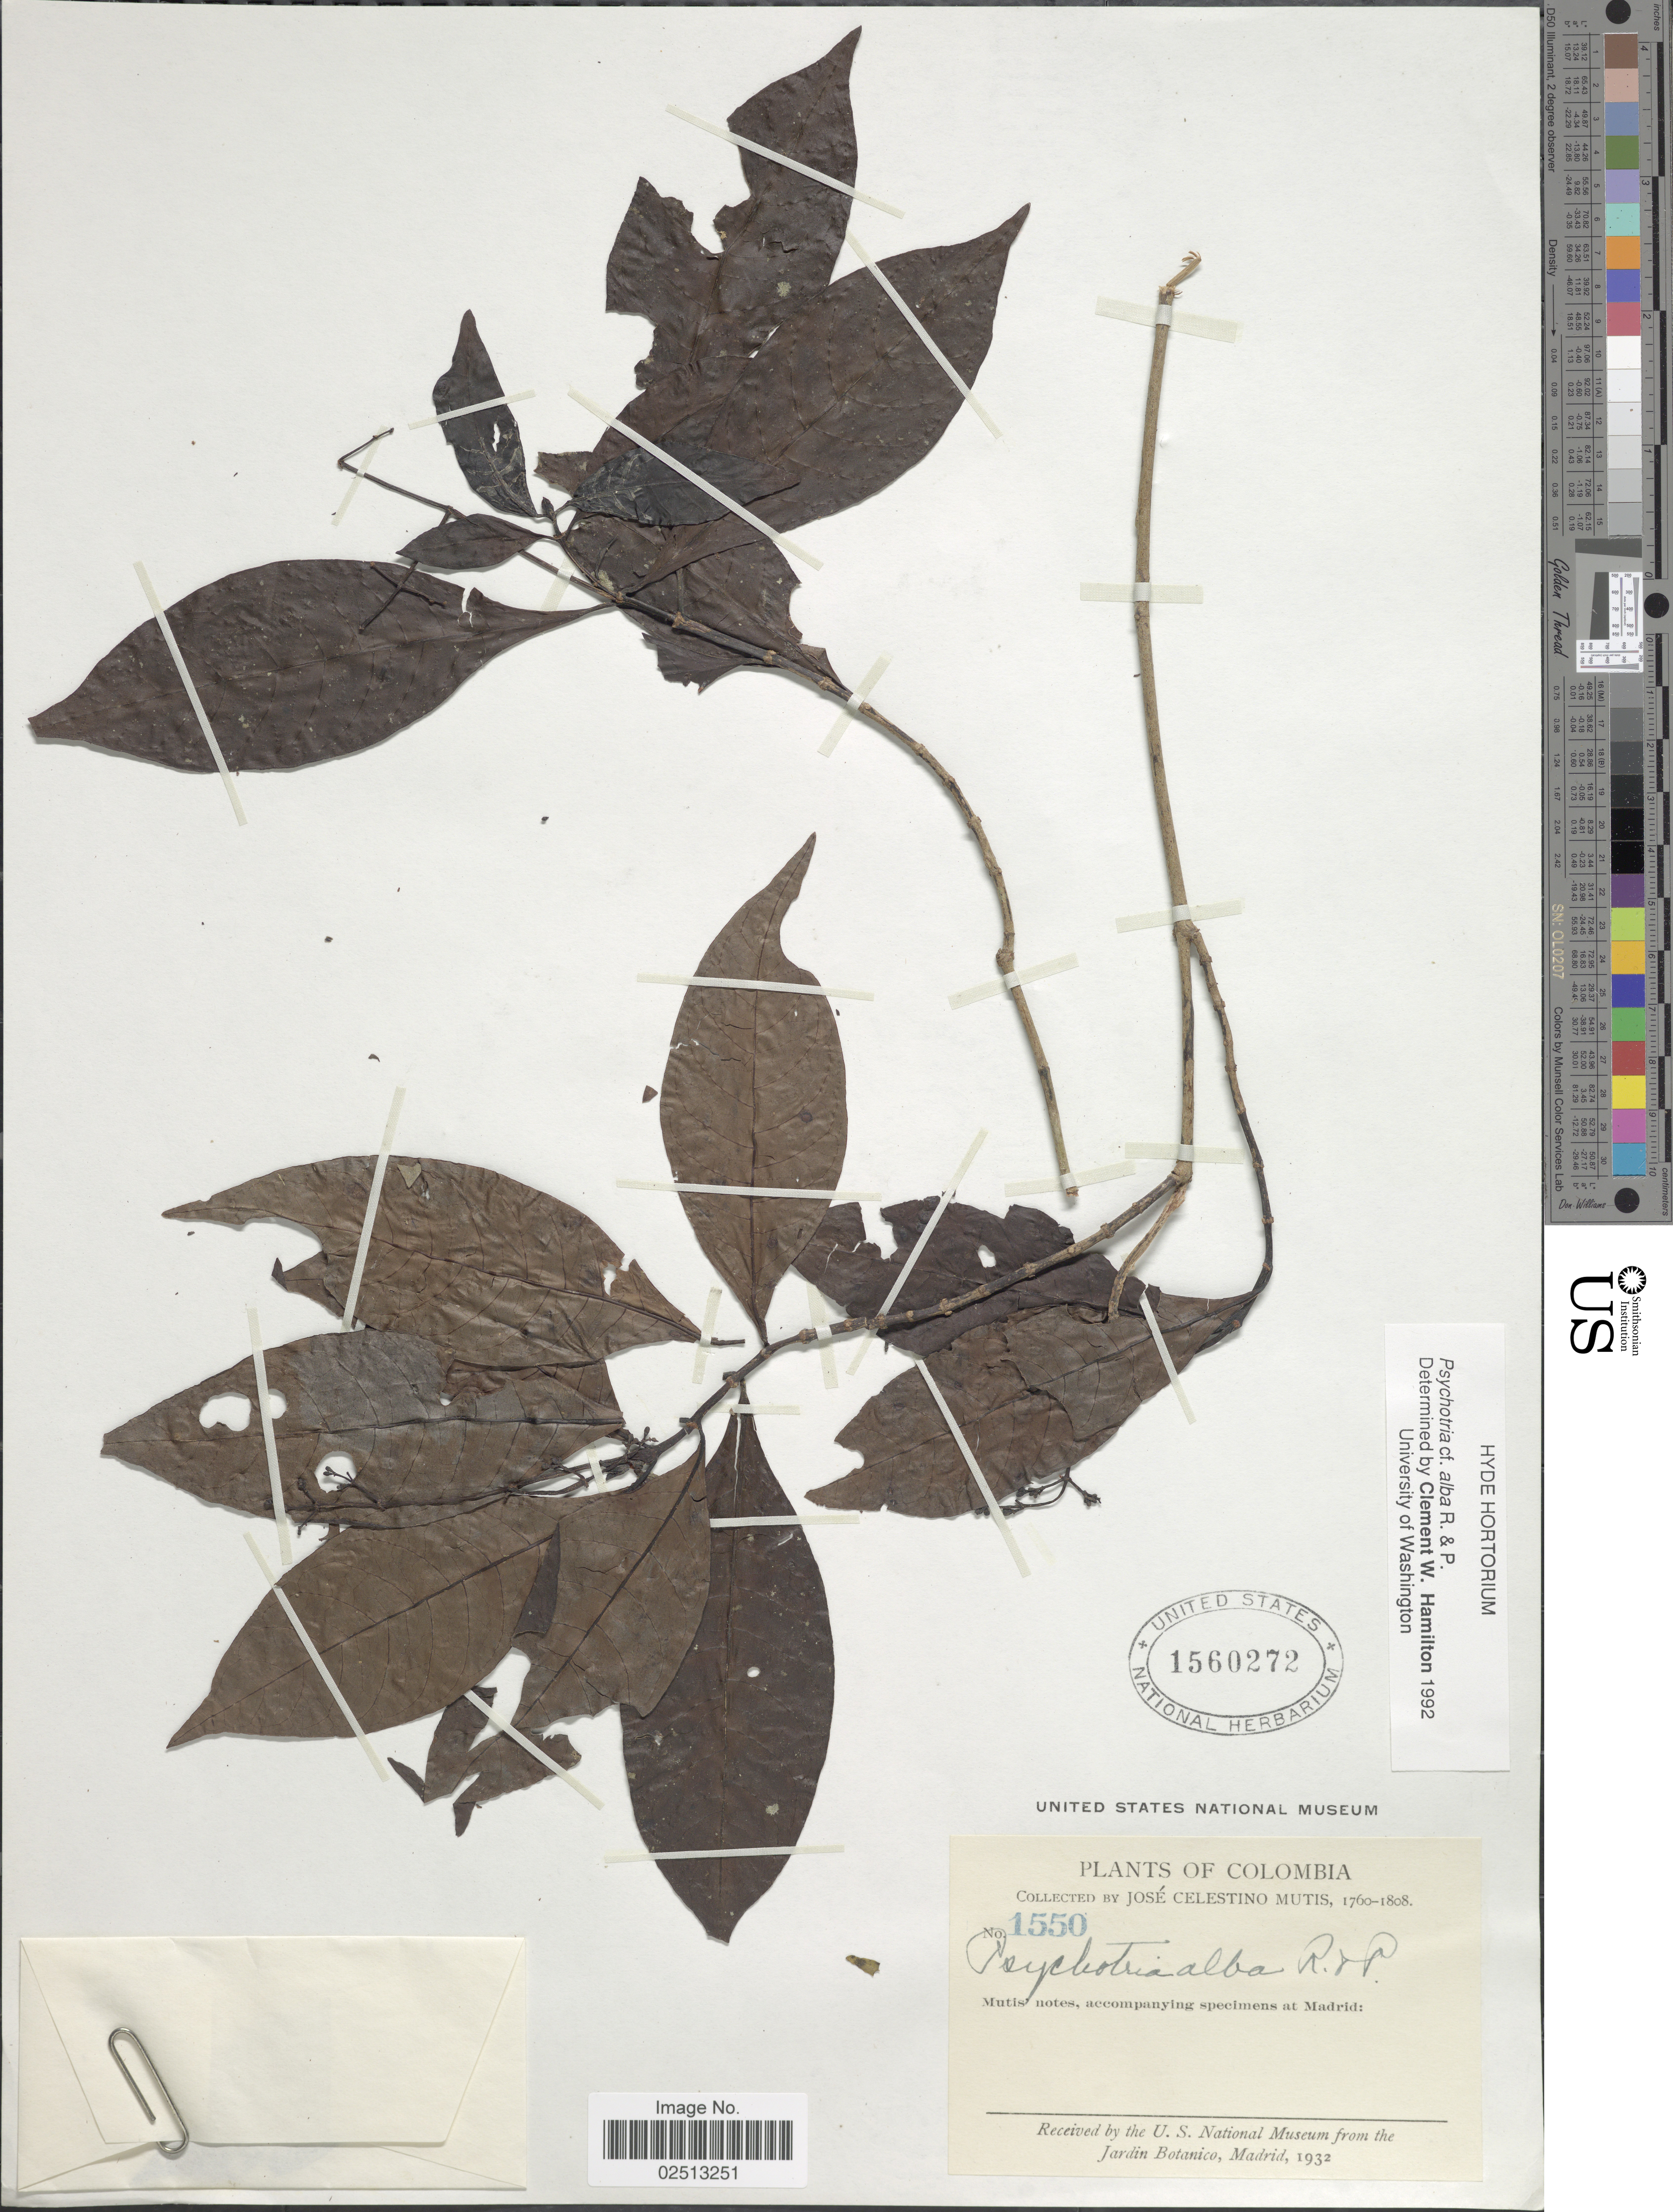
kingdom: Plantae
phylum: Tracheophyta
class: Magnoliopsida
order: Gentianales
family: Rubiaceae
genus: Psychotria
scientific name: Psychotria alba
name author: Ruiz & Pav.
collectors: J. C. B. Mutis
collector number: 1550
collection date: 1760/1808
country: Colombia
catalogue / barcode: US 1560272